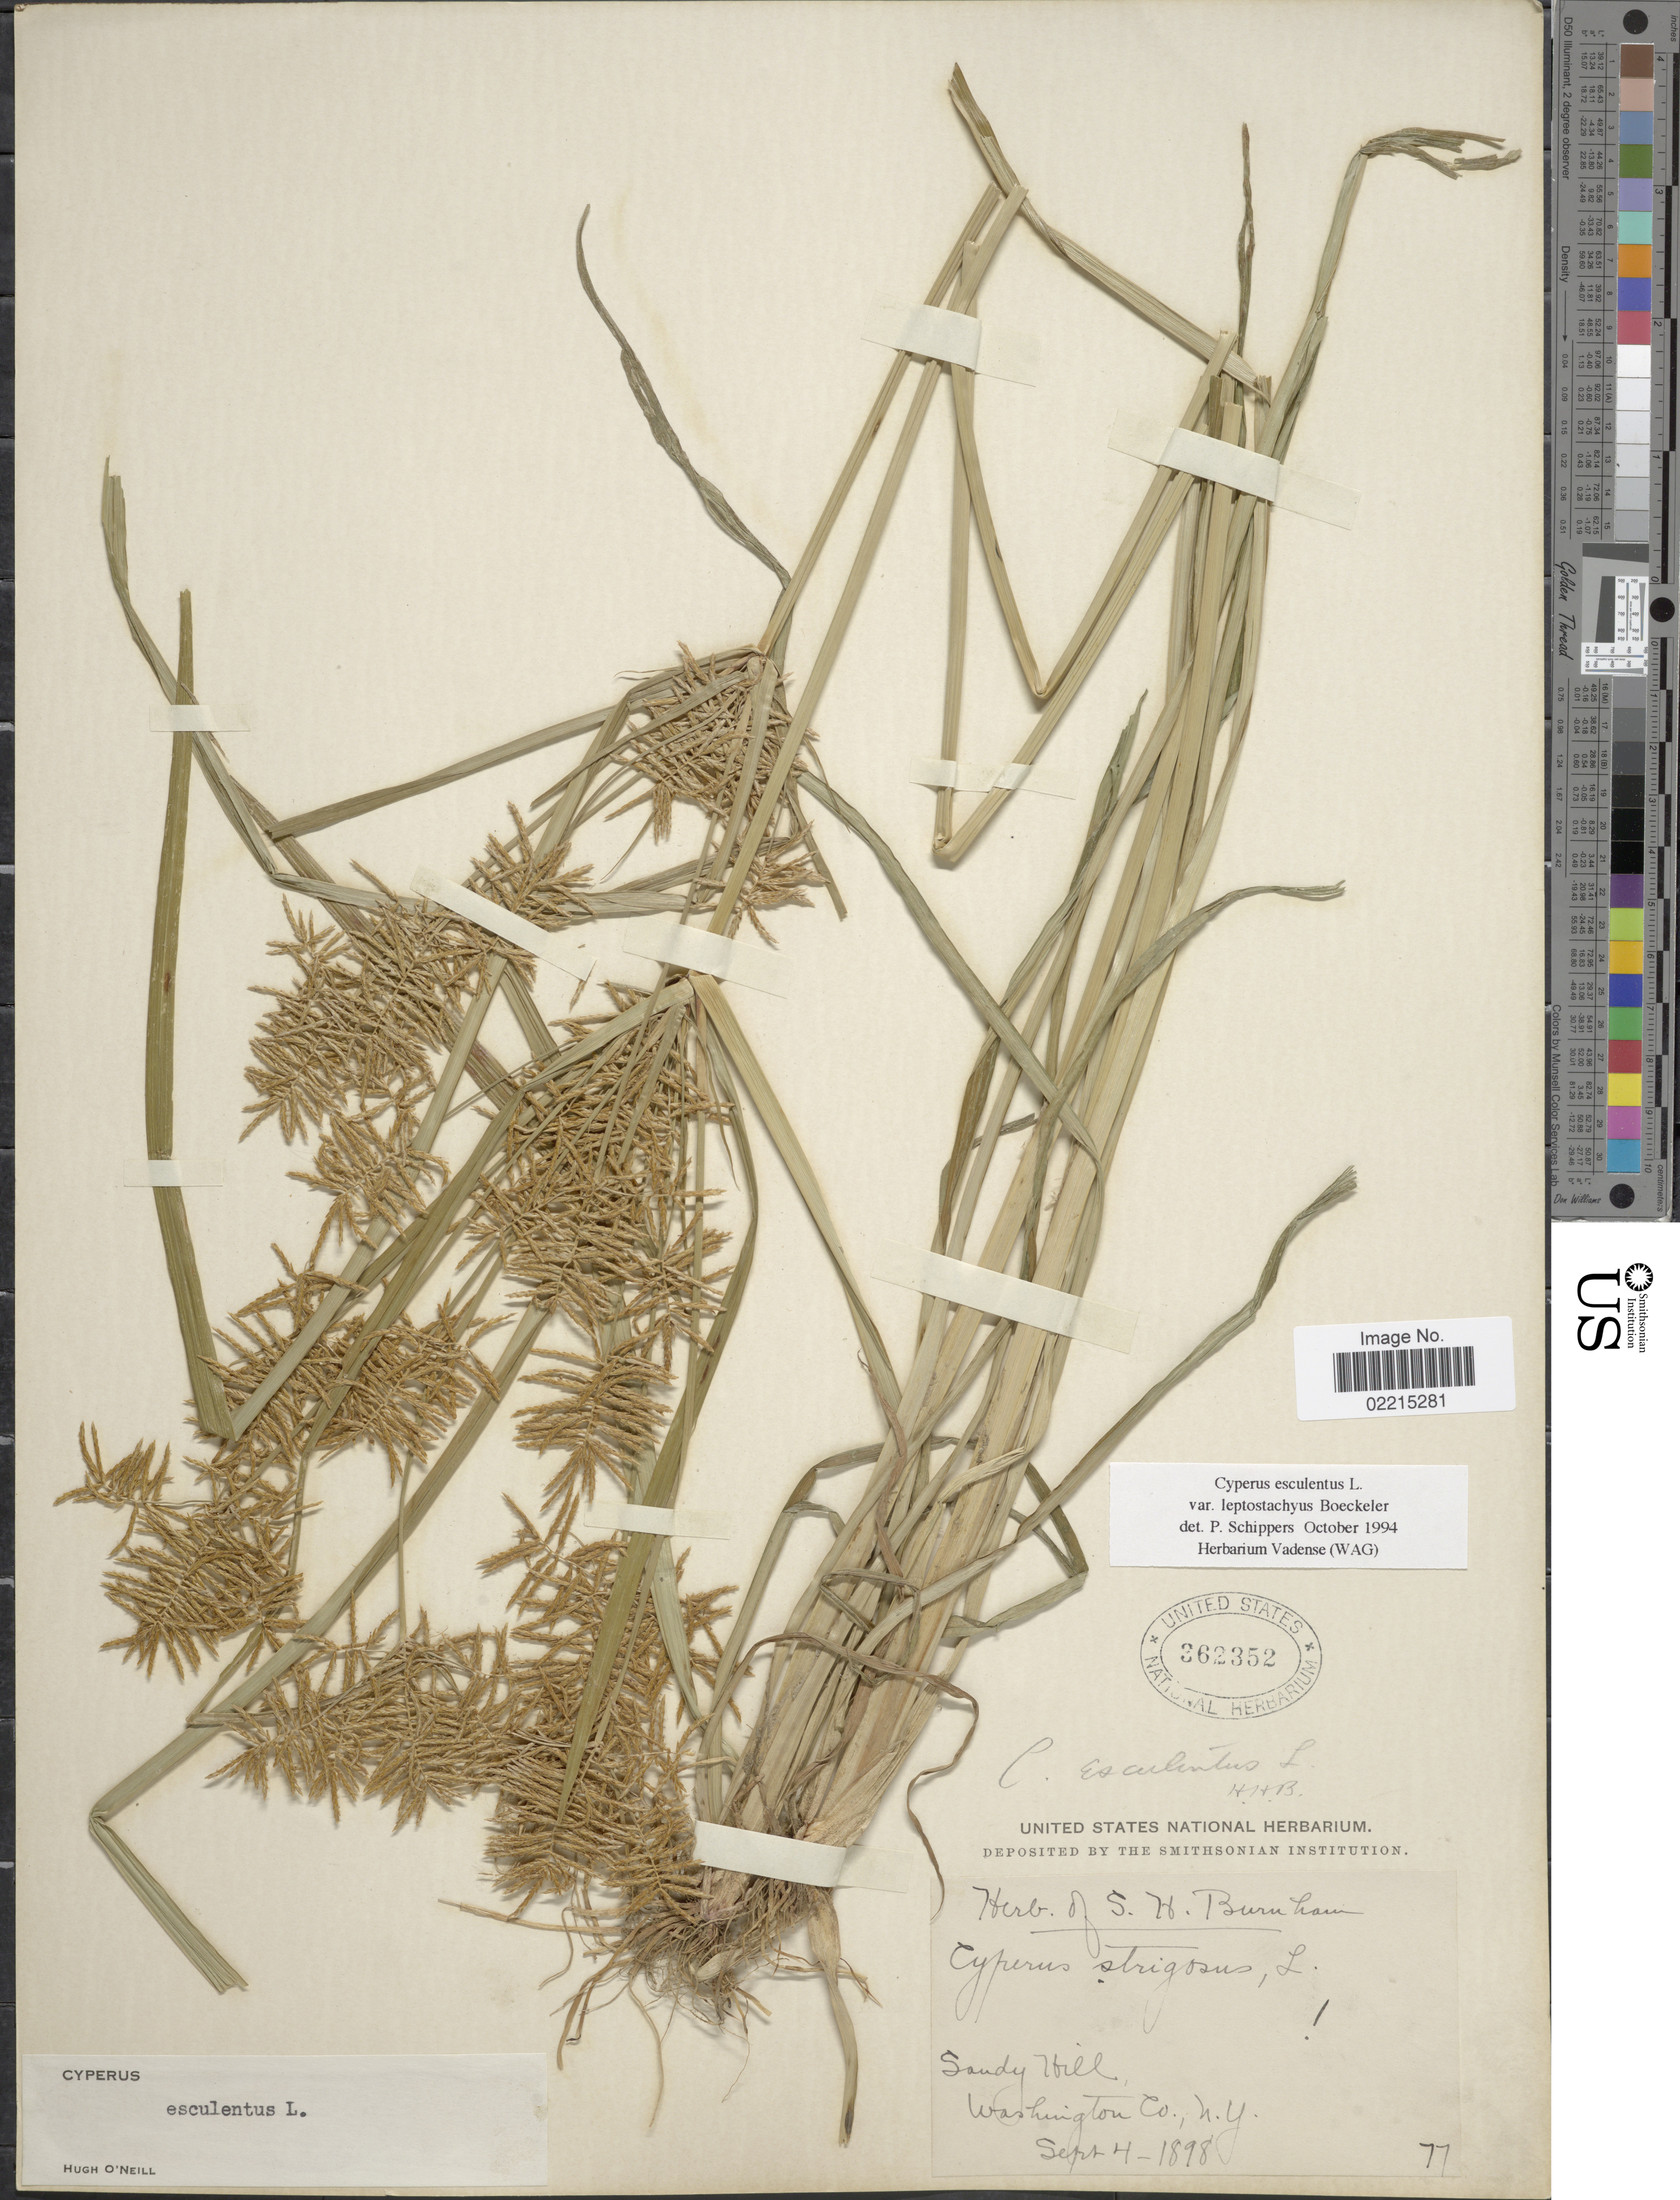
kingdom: Plantae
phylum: Tracheophyta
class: Liliopsida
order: Poales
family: Cyperaceae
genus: Cyperus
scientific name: Cyperus esculentus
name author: L.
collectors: ex herb. S.H. Burnham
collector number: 77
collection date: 1898-09-04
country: United States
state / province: New York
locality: Washington Co.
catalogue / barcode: US 362352